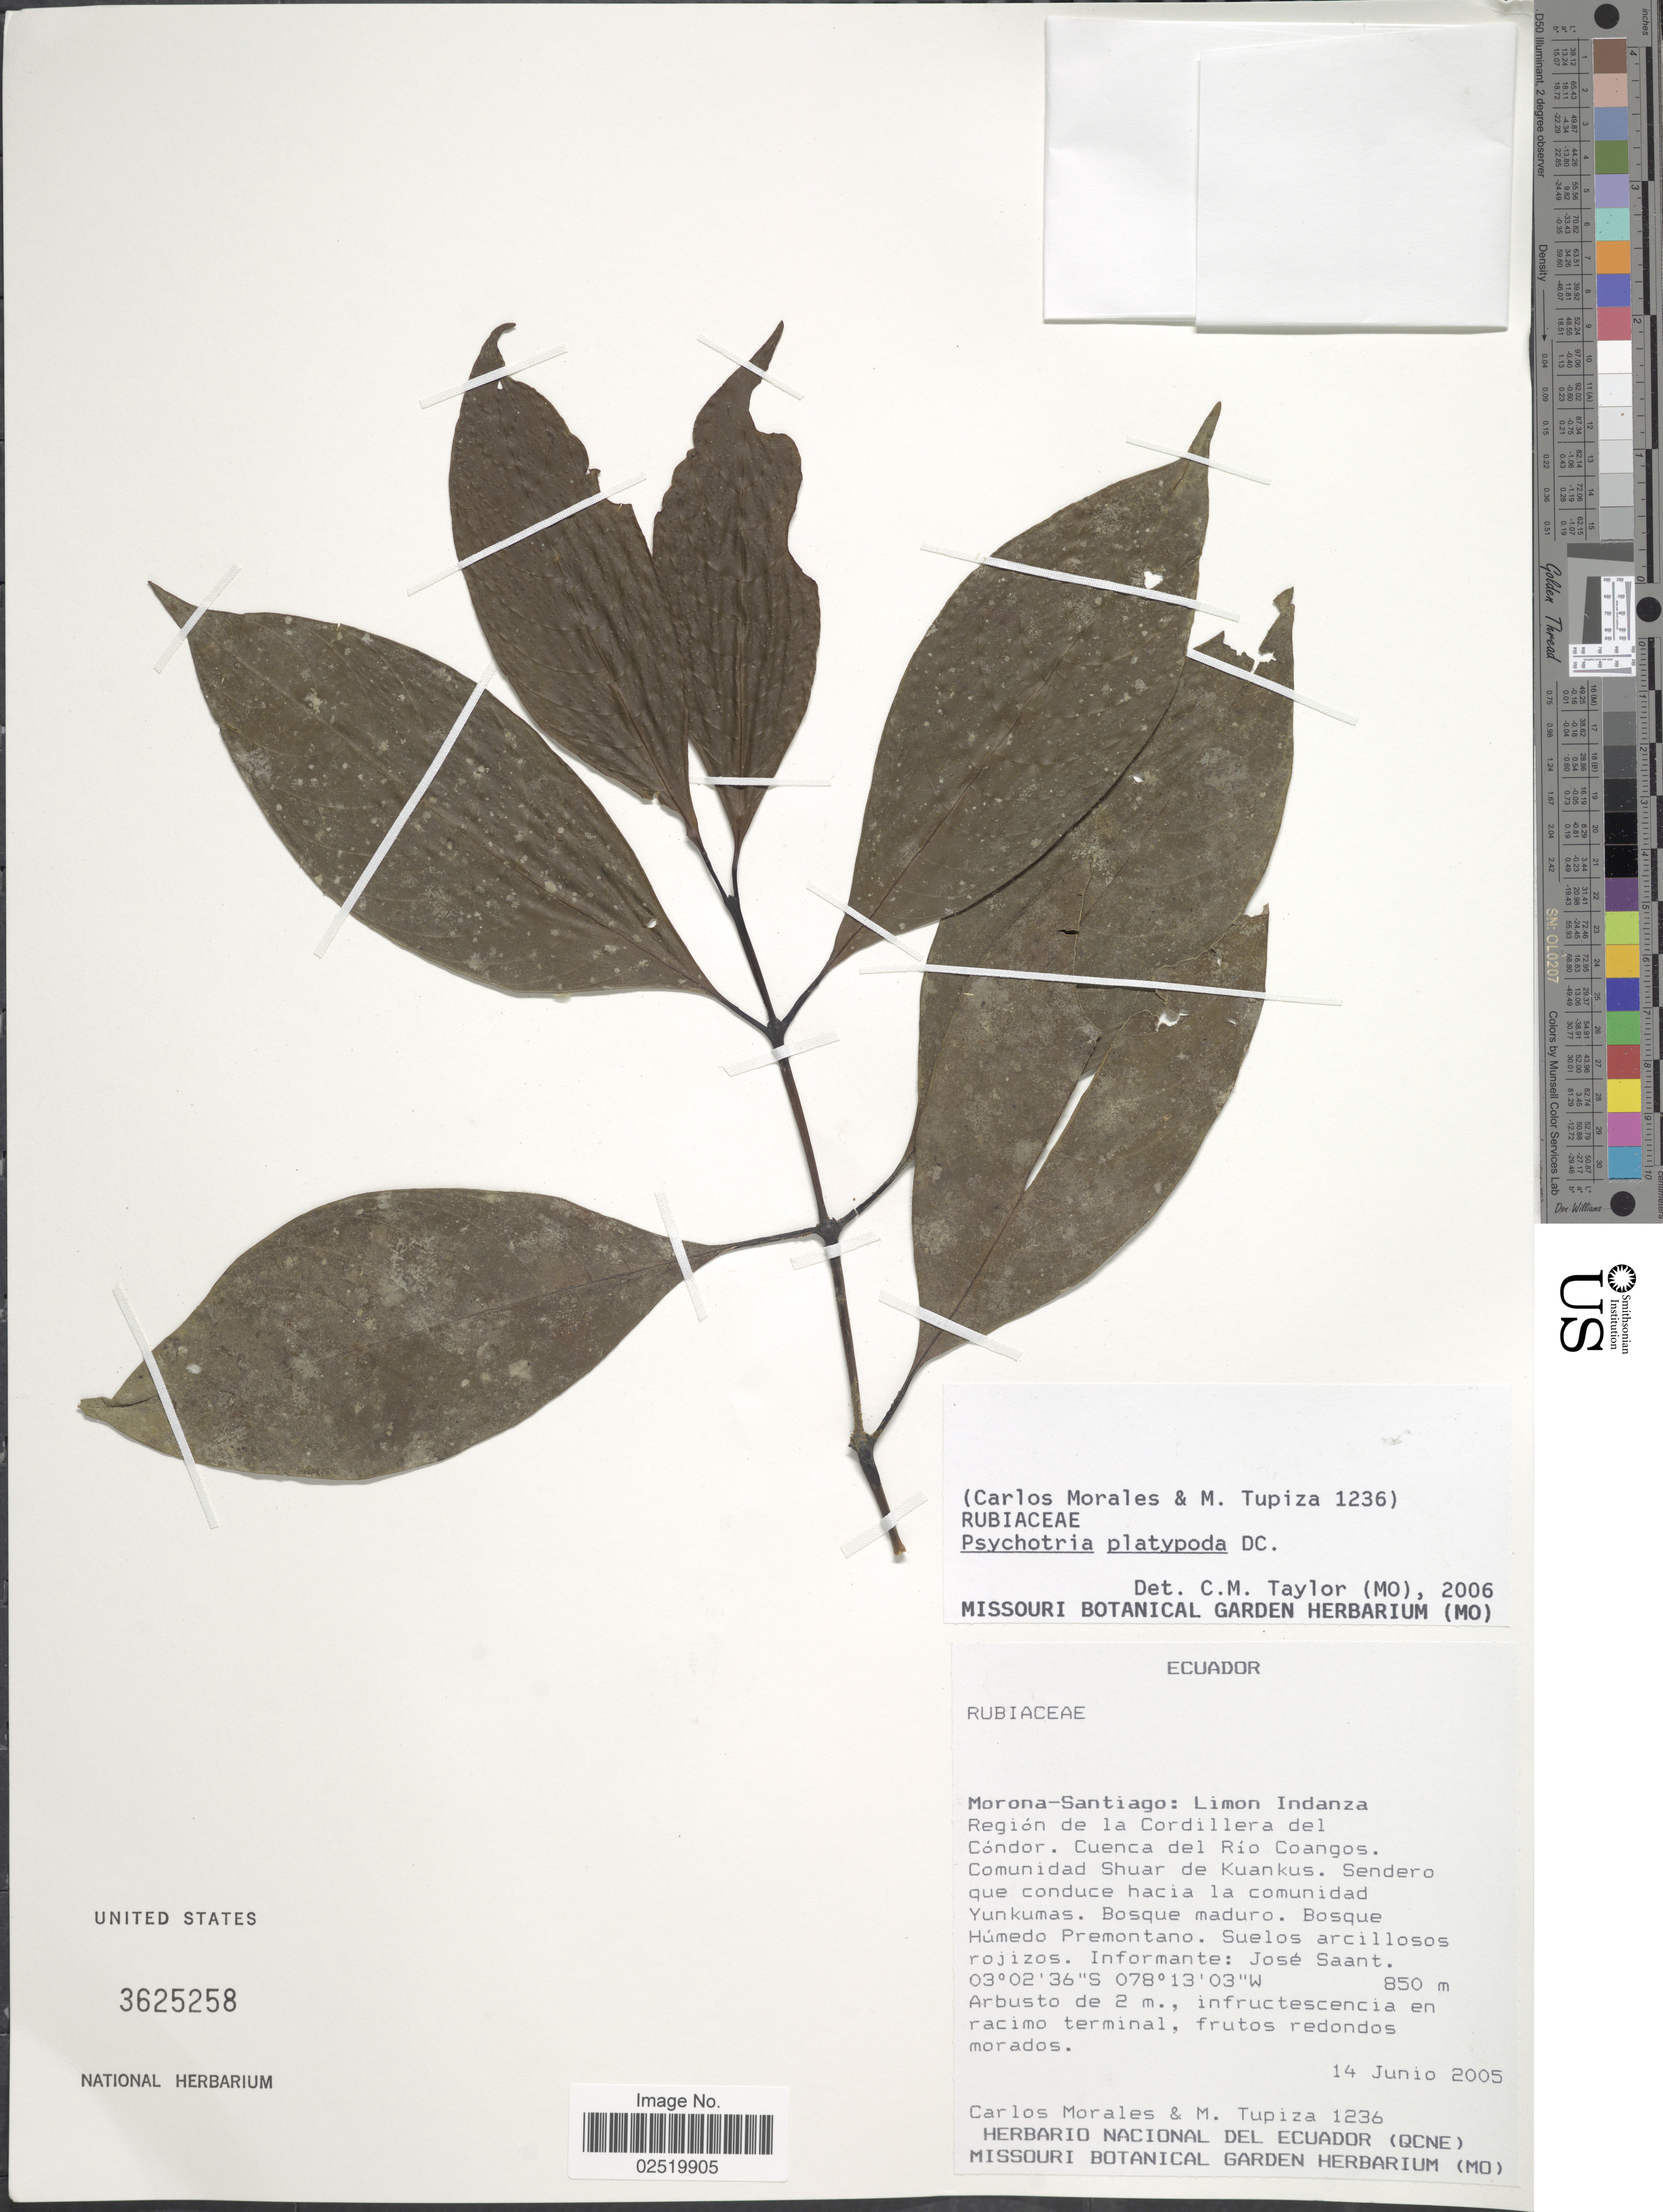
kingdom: Plantae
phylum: Tracheophyta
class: Magnoliopsida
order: Gentianales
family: Rubiaceae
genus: Psychotria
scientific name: Psychotria platypoda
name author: DC.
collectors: C. Morales & M. Tupiza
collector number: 1236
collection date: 2005-06-14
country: Ecuador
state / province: Morona-Santiago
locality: Limon Indanza, Region de la Cordillera del Condor. Cuenca del Rio Coangos. Comunidad Shuar de Kuankus. Sendero que conduce hacia la comunidad Yunkumas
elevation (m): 850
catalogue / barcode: US 3625258